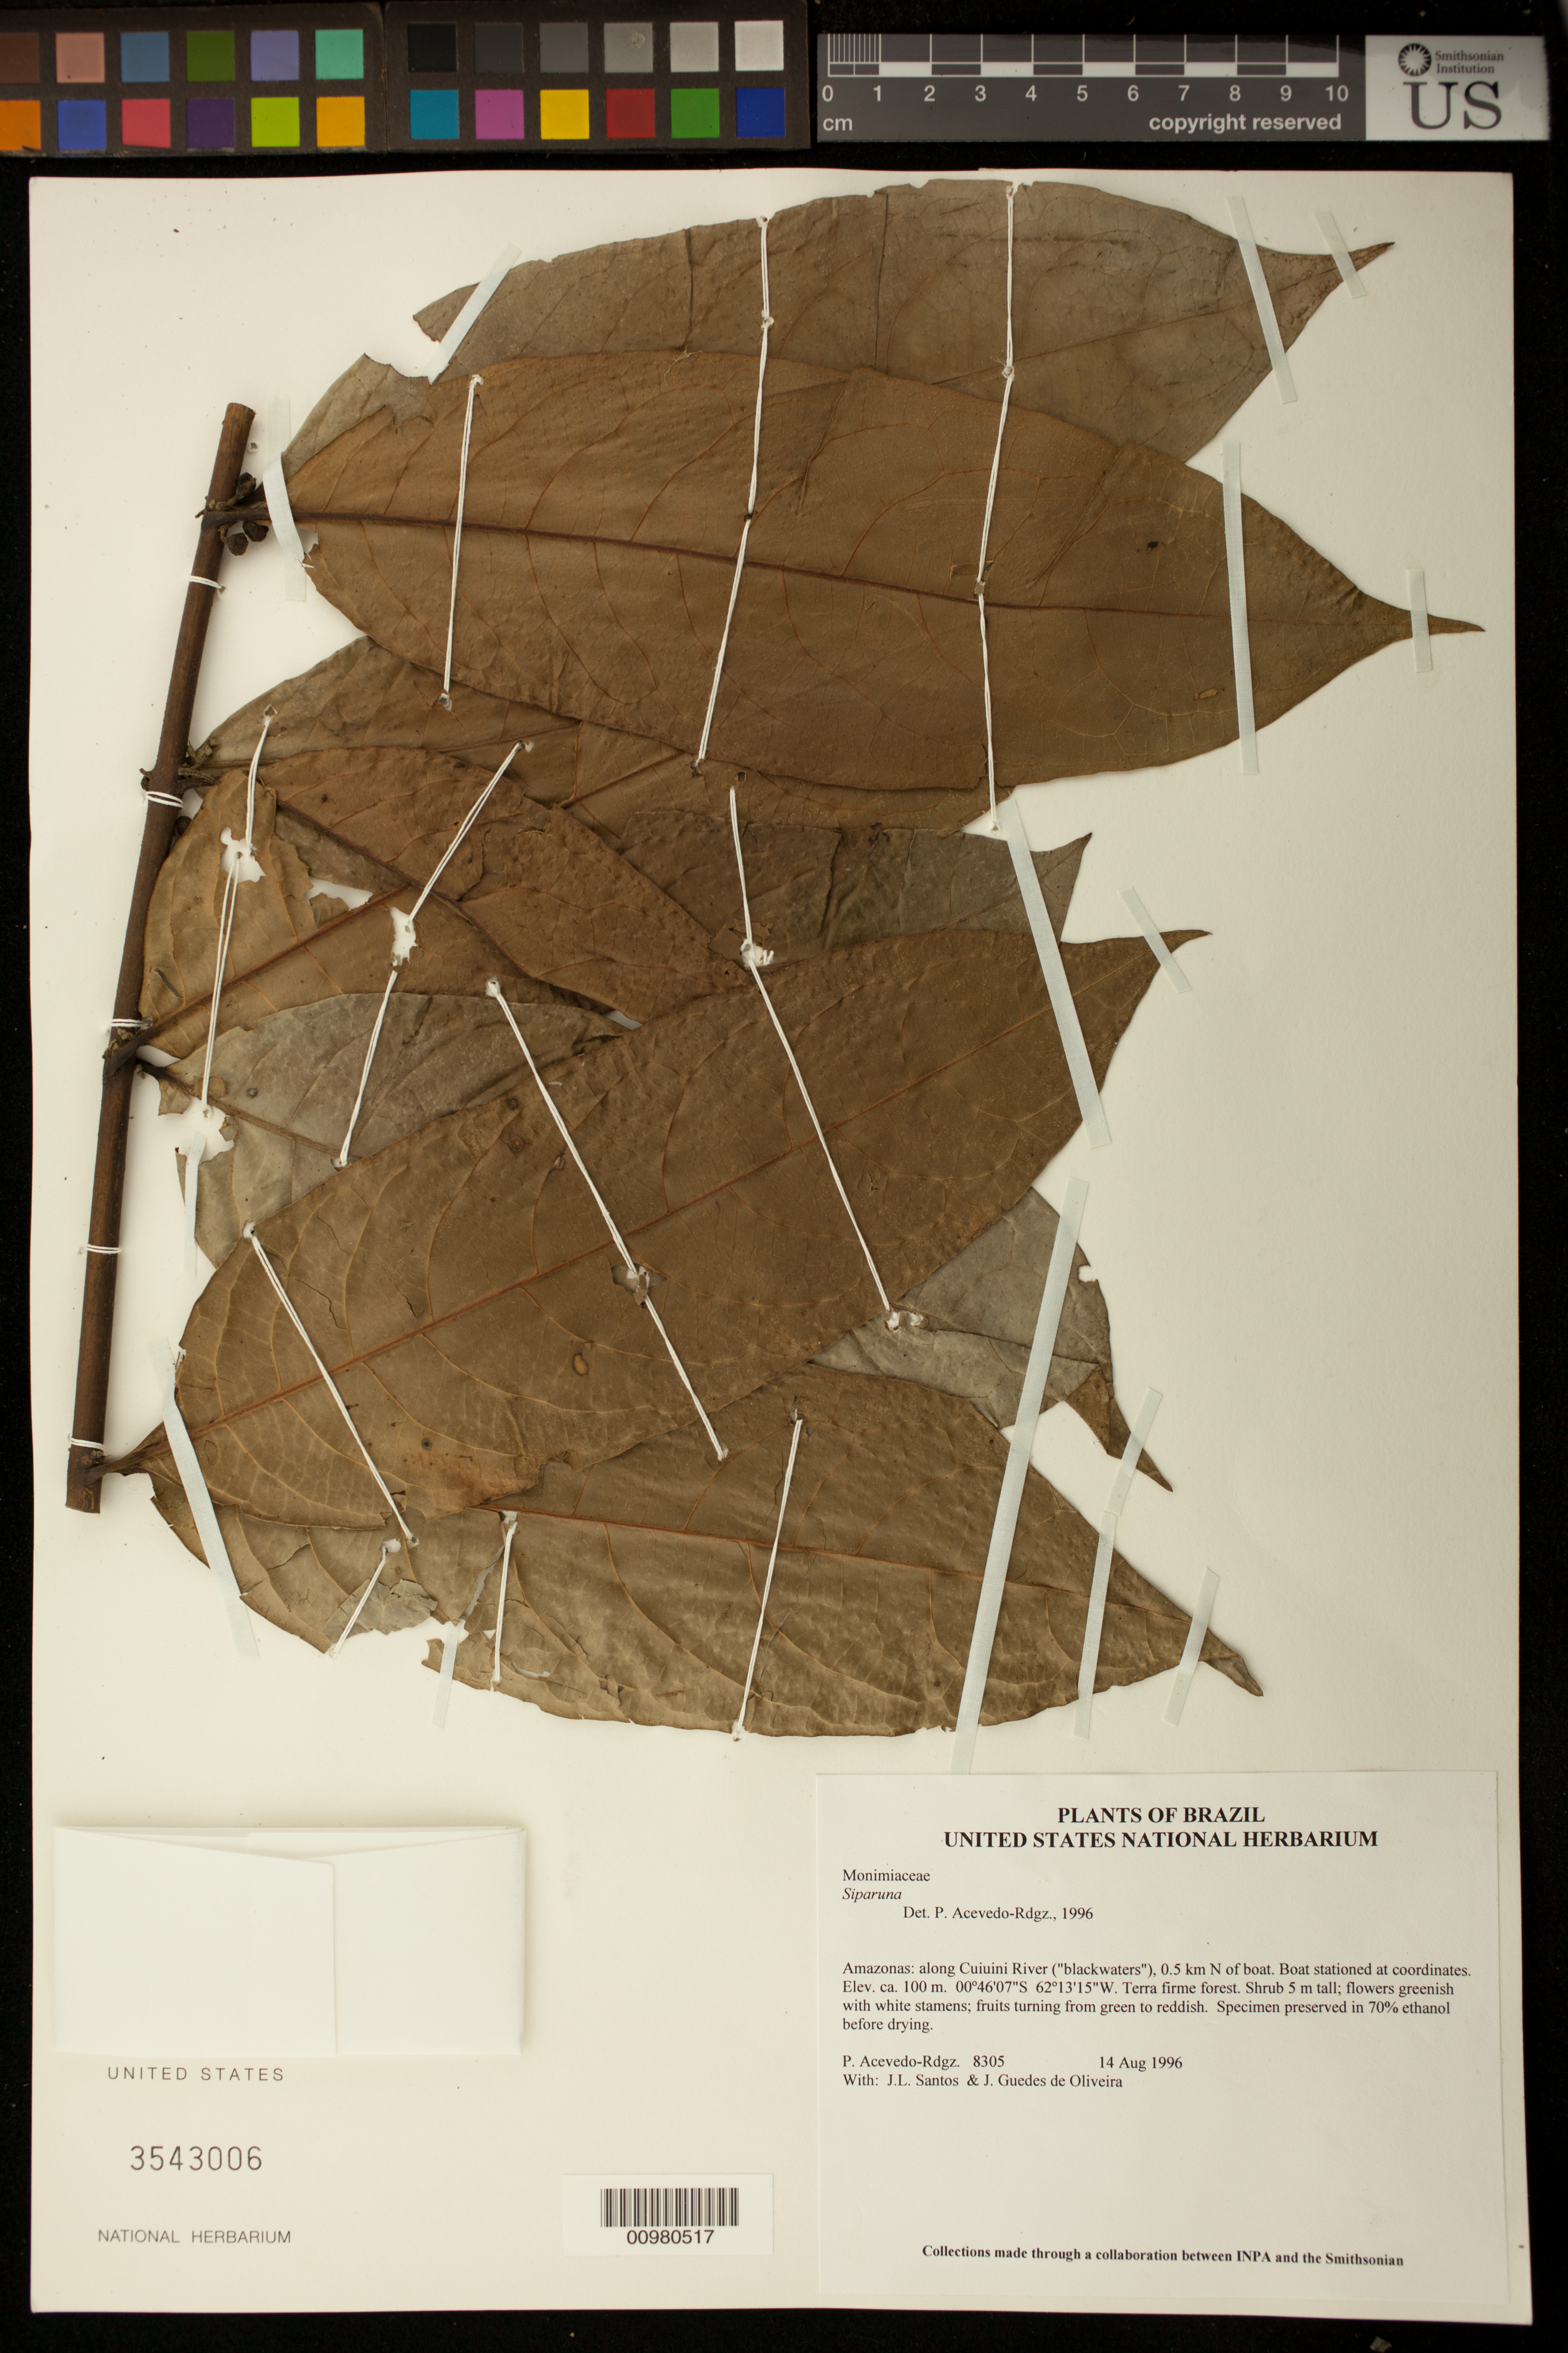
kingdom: Plantae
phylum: Tracheophyta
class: Magnoliopsida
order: Laurales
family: Siparunaceae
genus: Siparuna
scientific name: Siparuna sp.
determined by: Acevedo-Rodríguez, P., (BOT), Smithsonian Institution - National Museum of Natural History (UNITED STATES)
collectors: P. Acevedo-Rodr., J. L. Santos & J. Guedes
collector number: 8305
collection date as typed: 14 Aug 1996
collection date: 1996-08-14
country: Brazil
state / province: Amazonas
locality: Amazonas: along Cuiuini River ("blackwaters"), 0.5 km N of boat. Boat stationed at coordinates.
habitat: Terra firme forest.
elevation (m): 100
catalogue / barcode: US 3543006